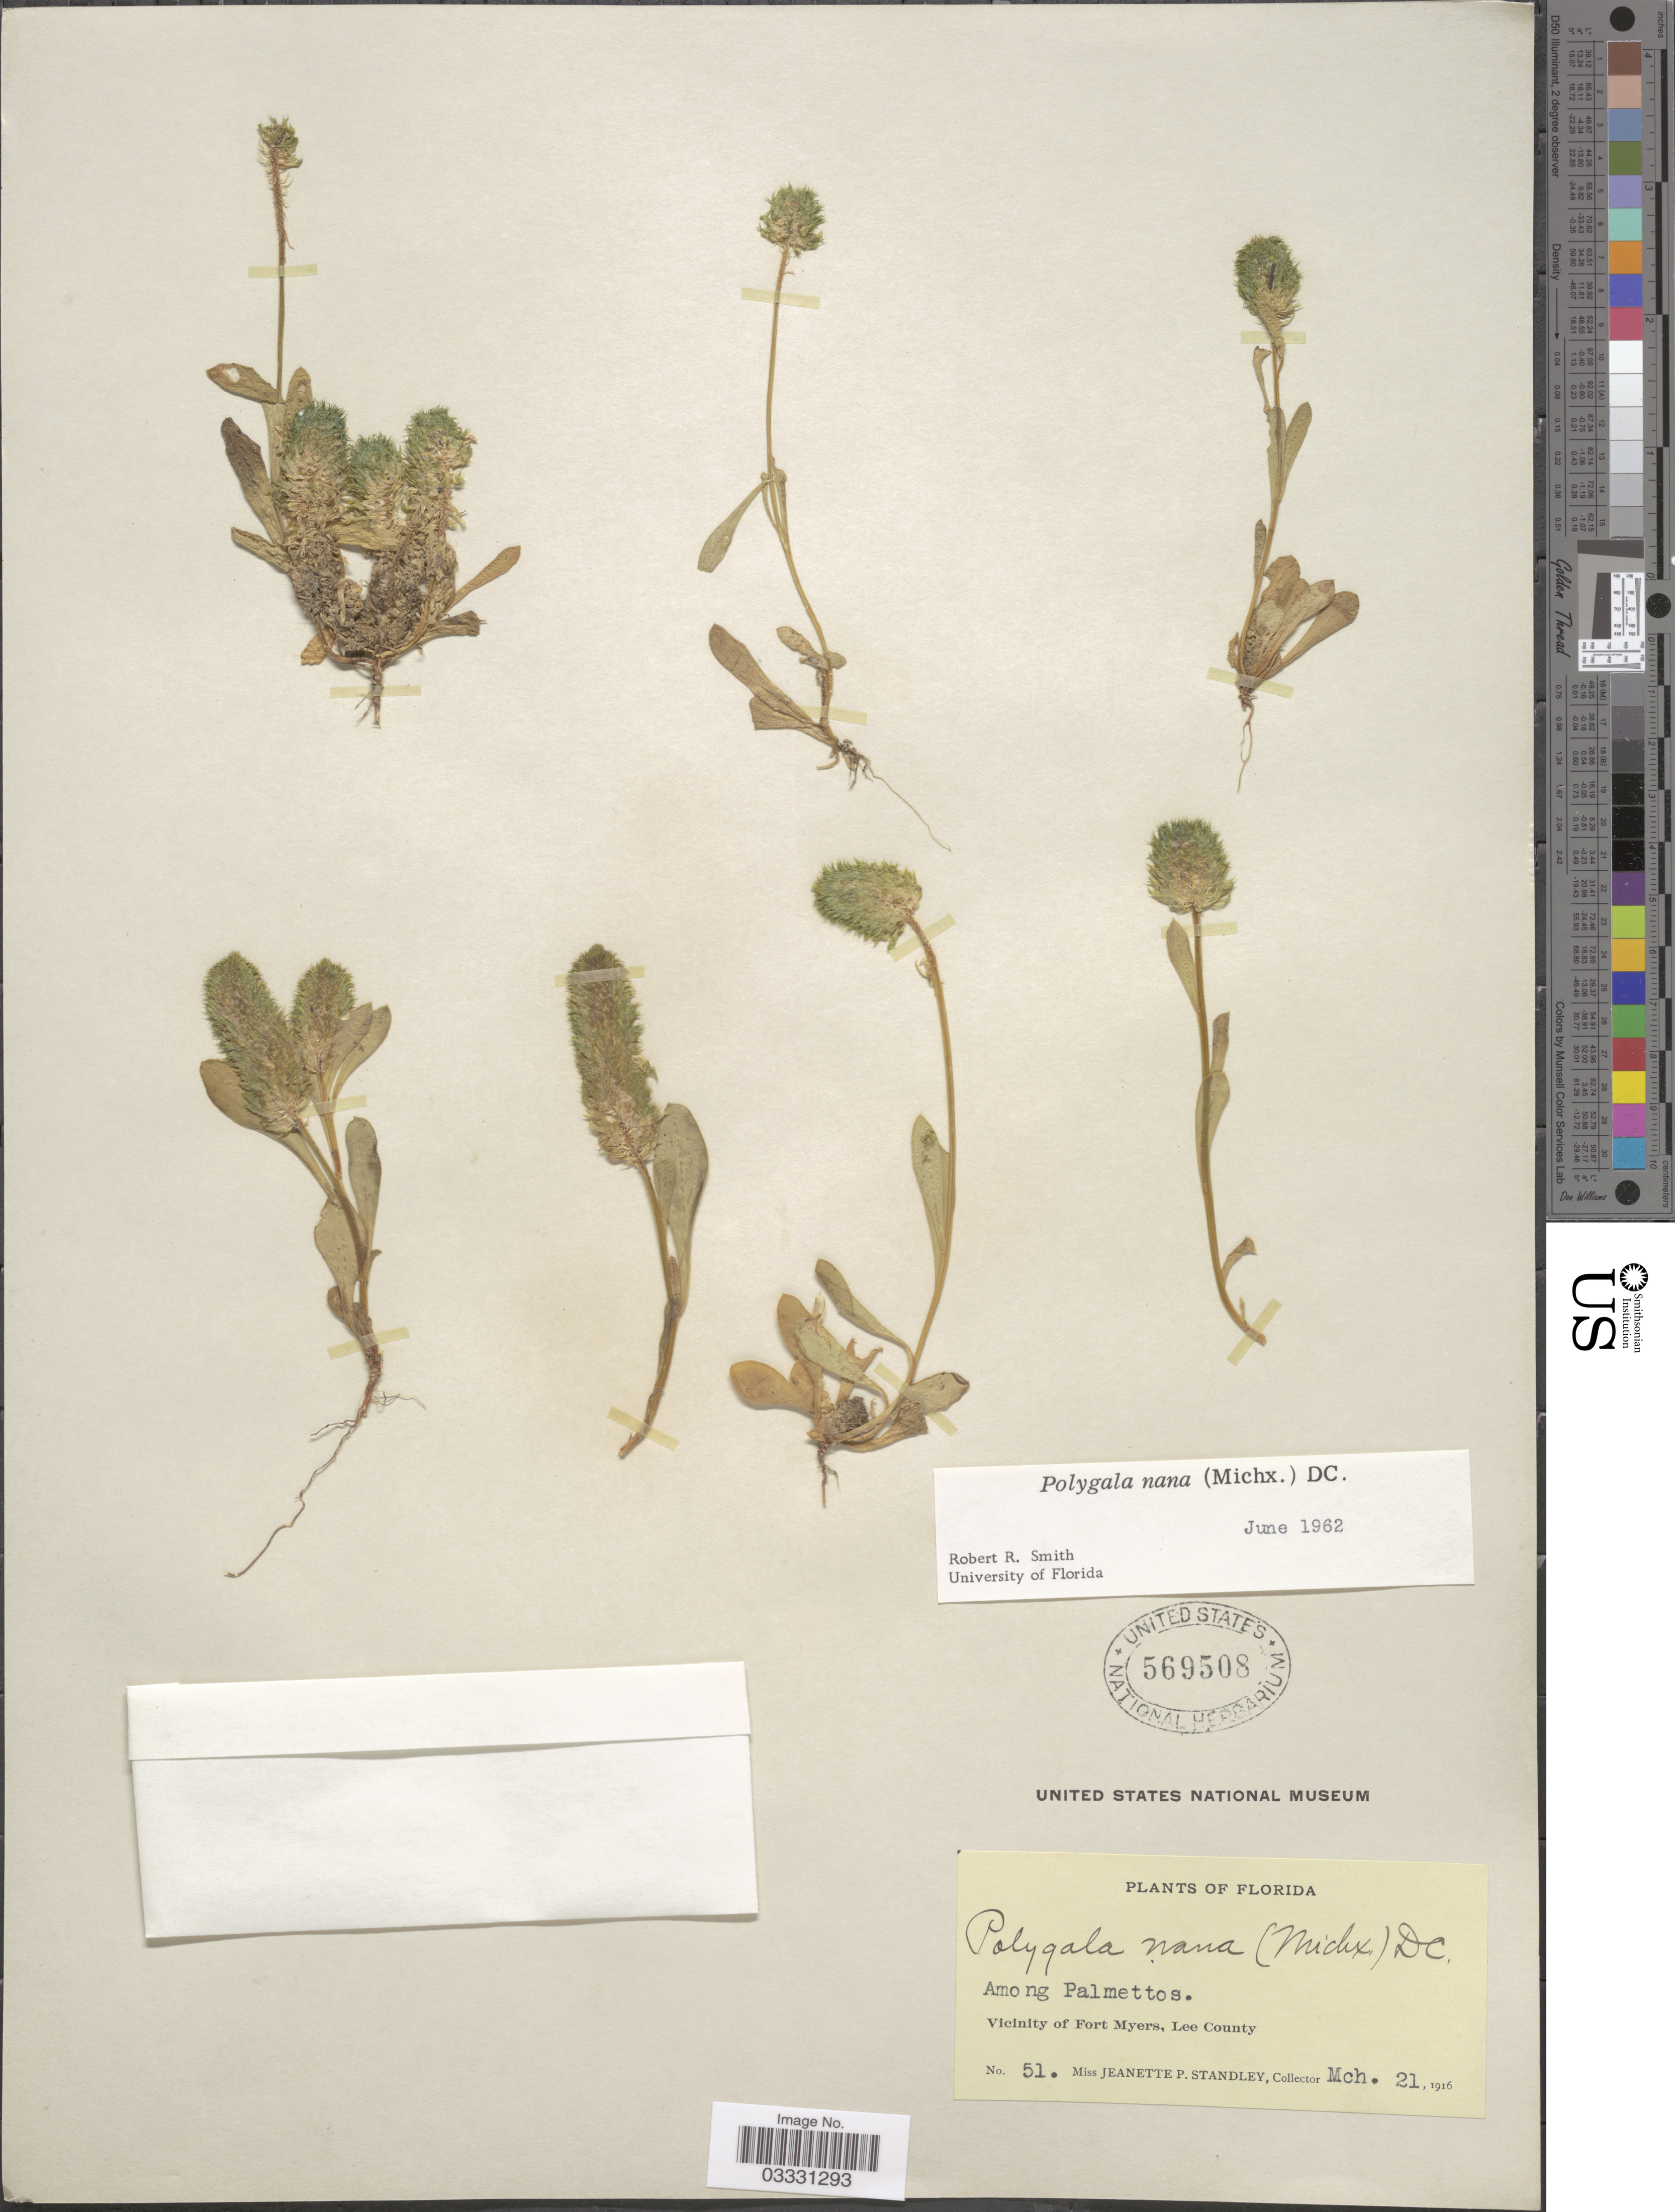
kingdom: Plantae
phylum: Tracheophyta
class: Magnoliopsida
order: Fabales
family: Polygalaceae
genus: Polygala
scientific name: Polygala nana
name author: (Michx.) DC.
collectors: J. P. Standley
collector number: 51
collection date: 1916-03-21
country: United States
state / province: Florida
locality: Among Palmettos. Vicinity of Fort Myers, Lee County.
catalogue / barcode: US 569508